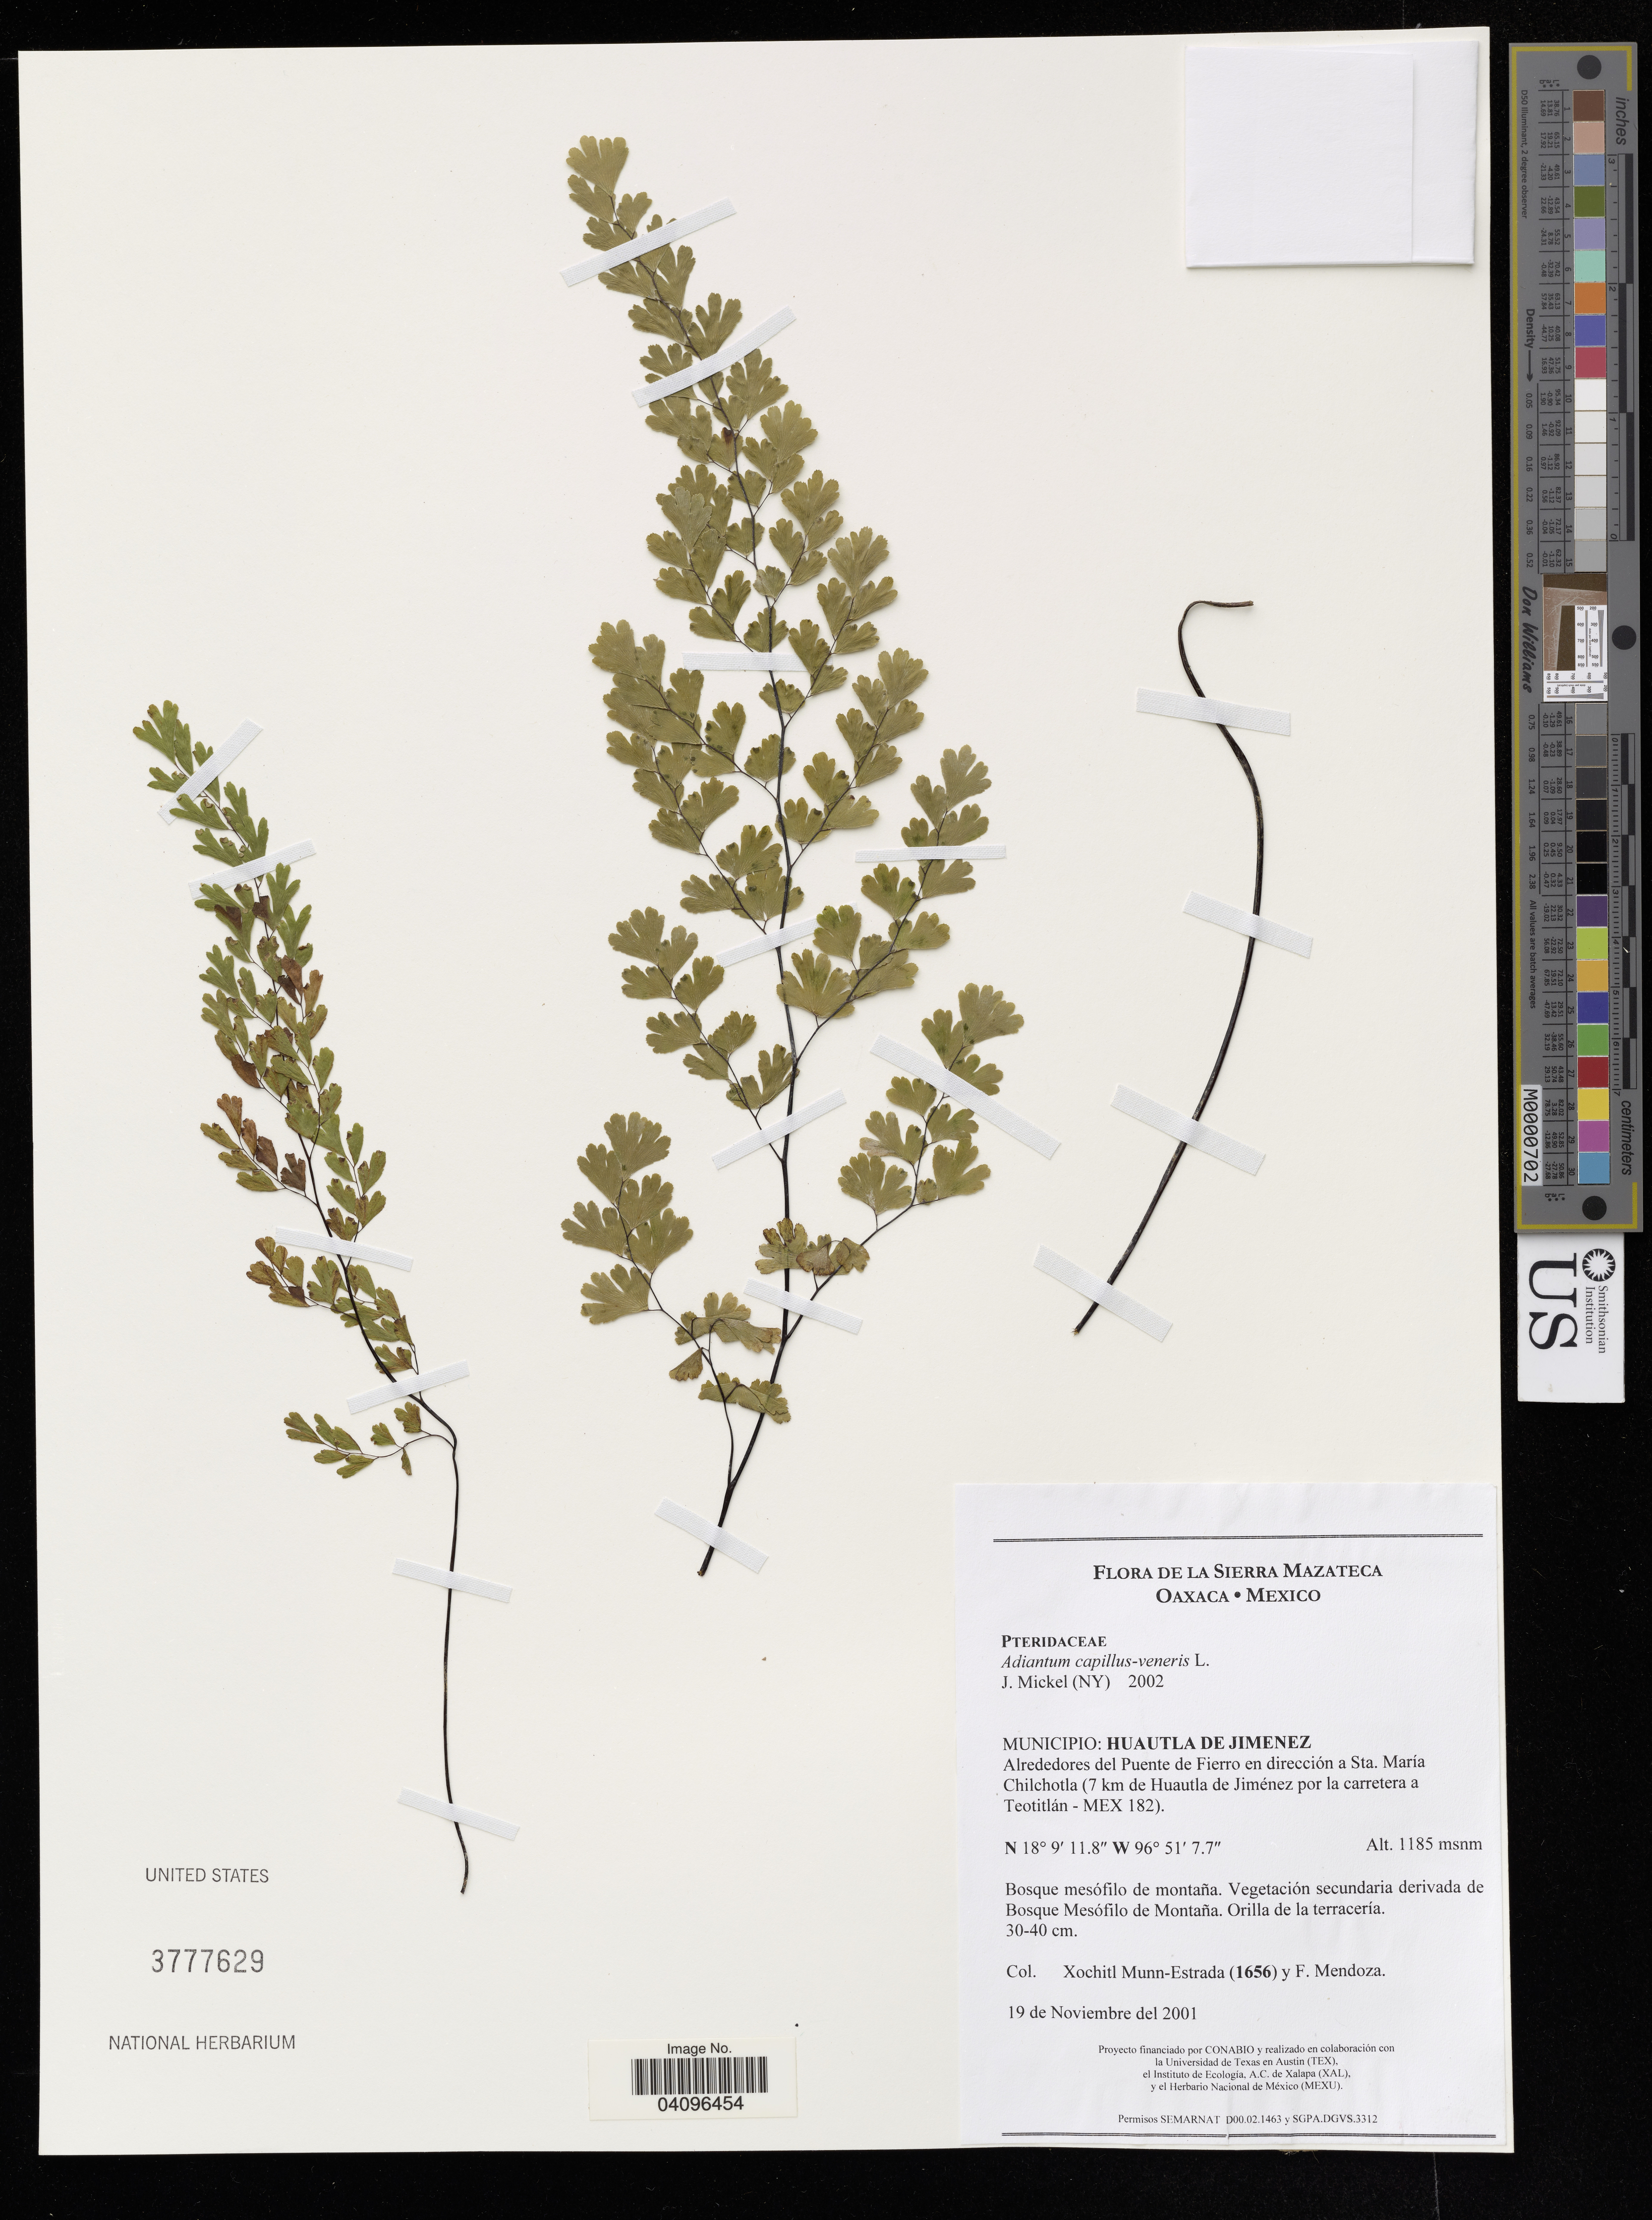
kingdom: Plantae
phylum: Tracheophyta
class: Polypodiopsida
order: Polypodiales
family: Pteridaceae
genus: Adiantum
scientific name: Adiantum capillus-veneris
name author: L.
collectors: X. Munn-Estrada & F. Mendoza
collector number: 1656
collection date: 2001-11-19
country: Mexico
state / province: Oaxaca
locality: Municipio: Huautla de Jimenez, Alrededores del Puente de Fierro en dirección a Sta. María Chilchotla (7 km de Huautla de Jiménez por la carretera a Teotitlán.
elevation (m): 1185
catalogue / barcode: US 3777629